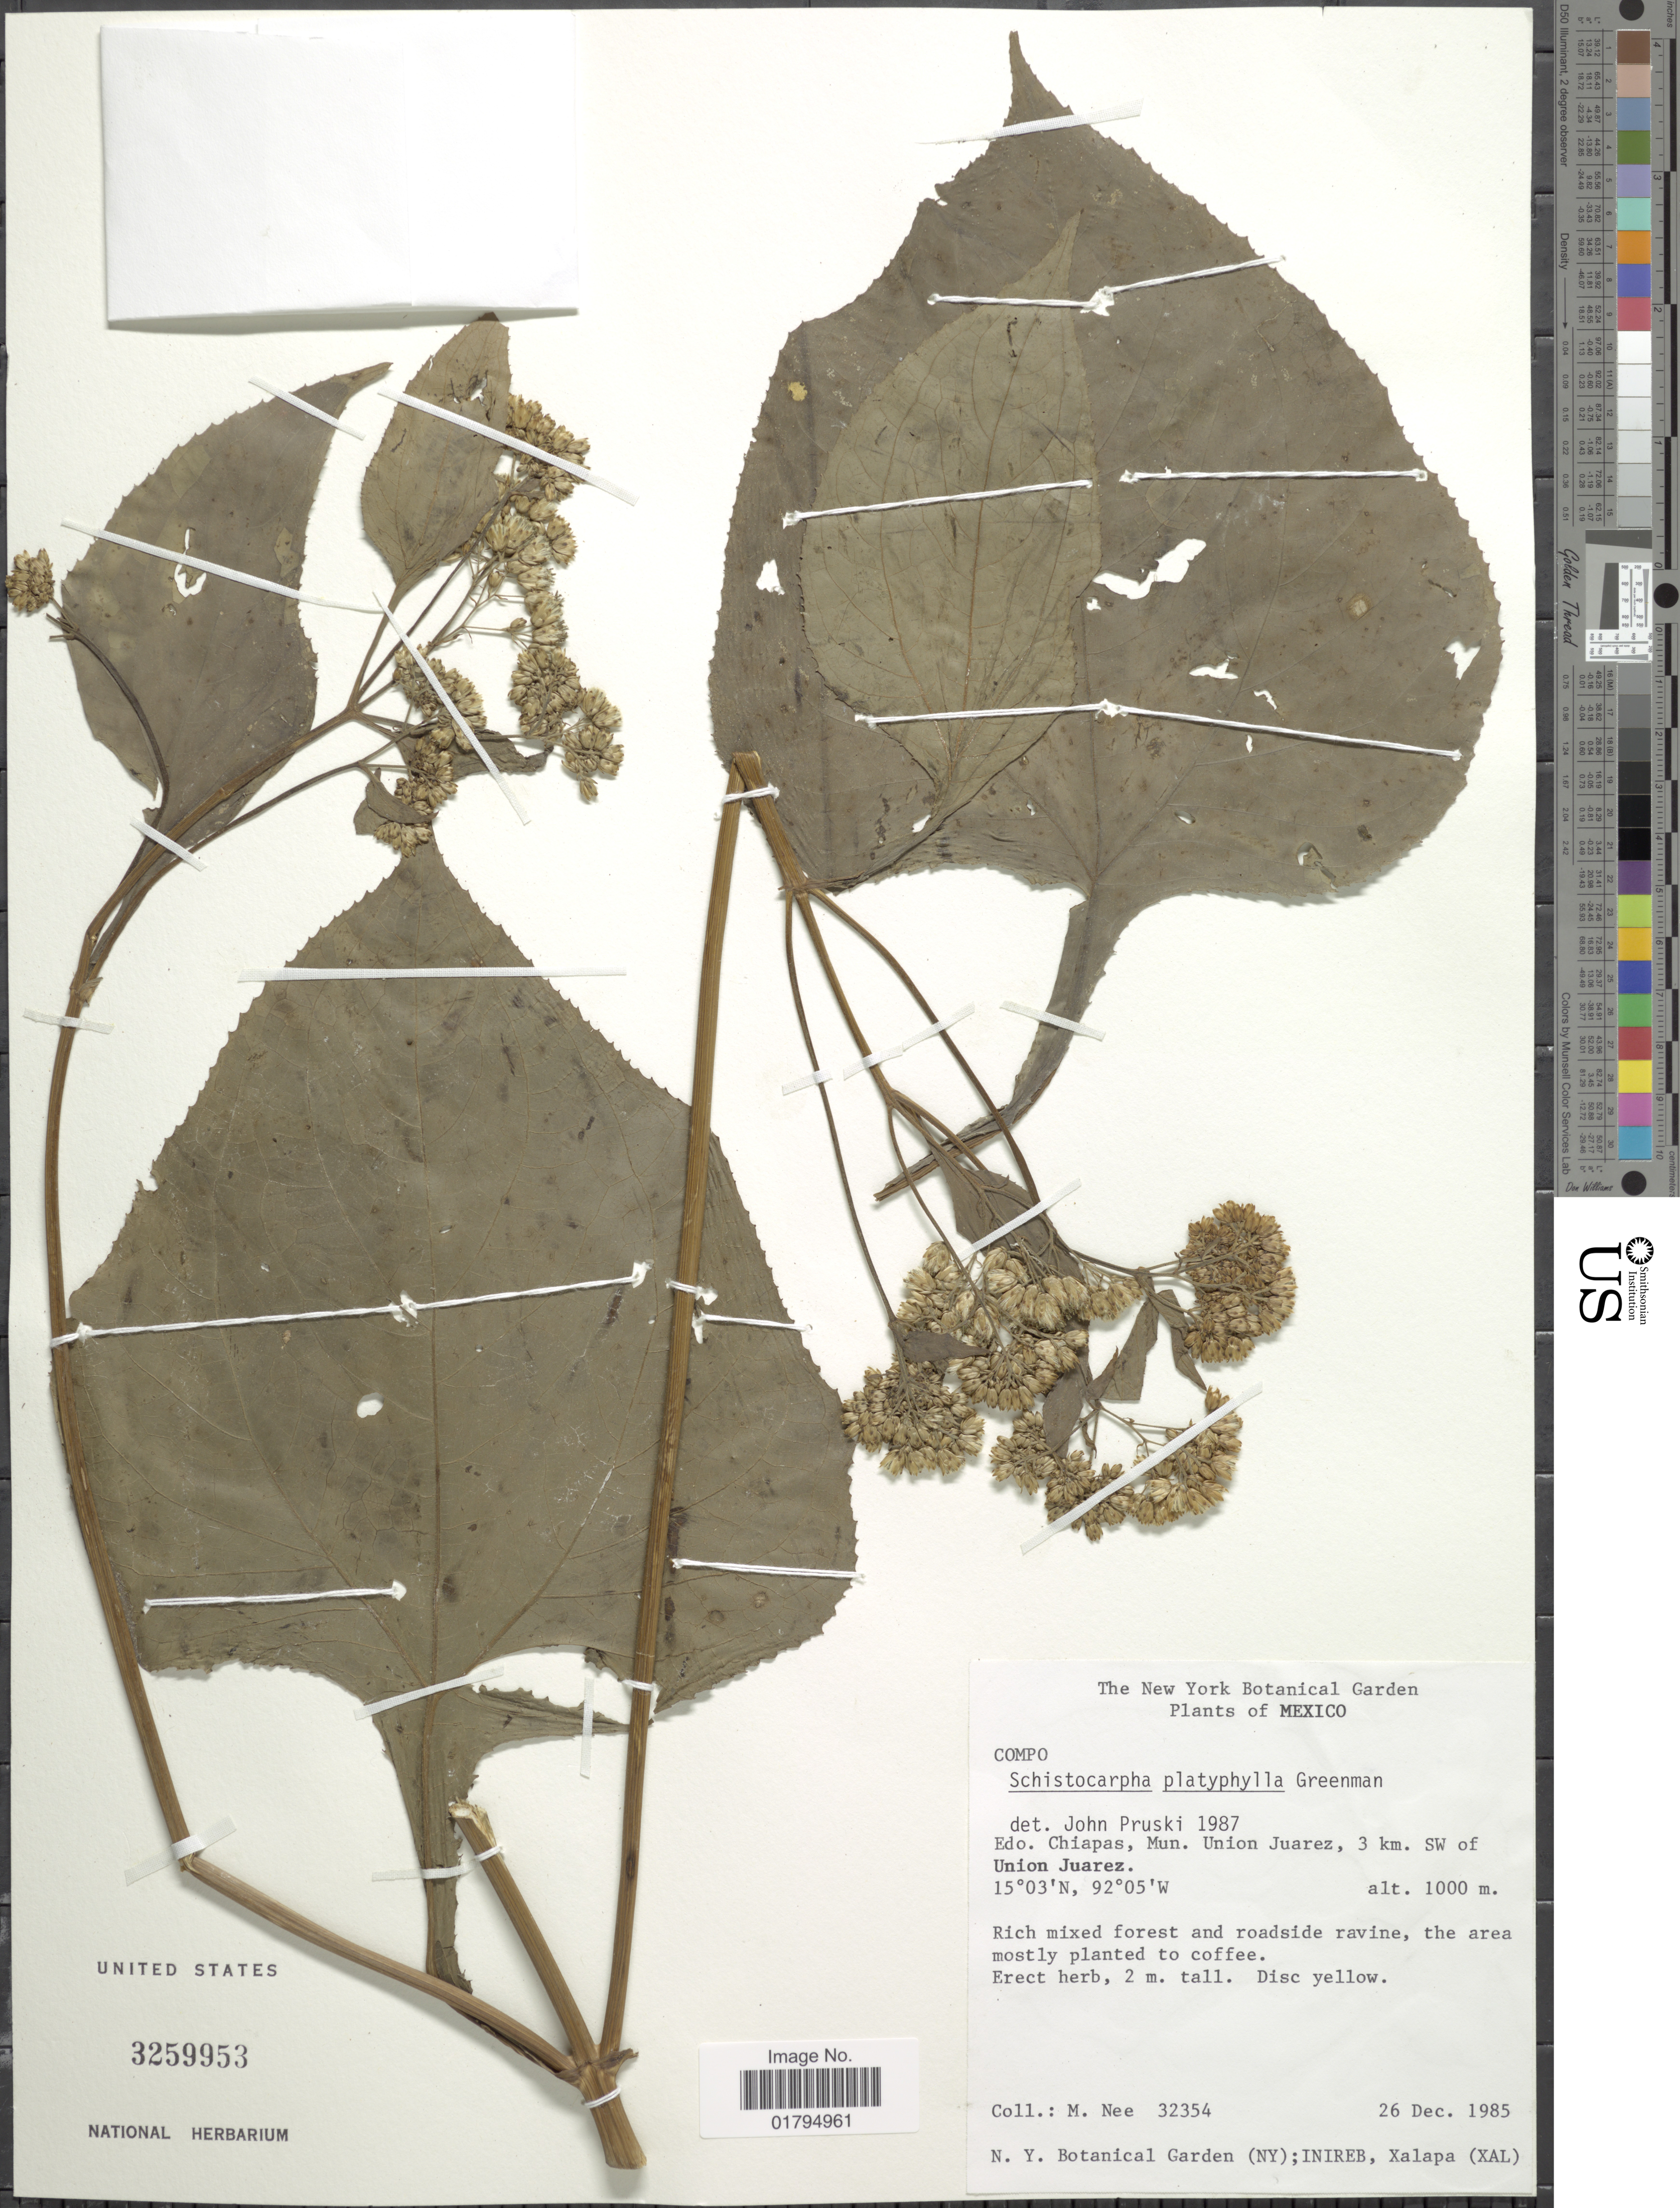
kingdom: Plantae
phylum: Tracheophyta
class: Magnoliopsida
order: Asterales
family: Asteraceae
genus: Schistocarpha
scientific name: Schistocarpha platyphylla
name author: Greenm.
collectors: M. Nee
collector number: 32354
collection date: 1985-12-26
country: Mexico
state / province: Chiapas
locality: Mun. Union Juarez, 3 km. SW of Union Juarez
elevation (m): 1000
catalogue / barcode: US 3259953